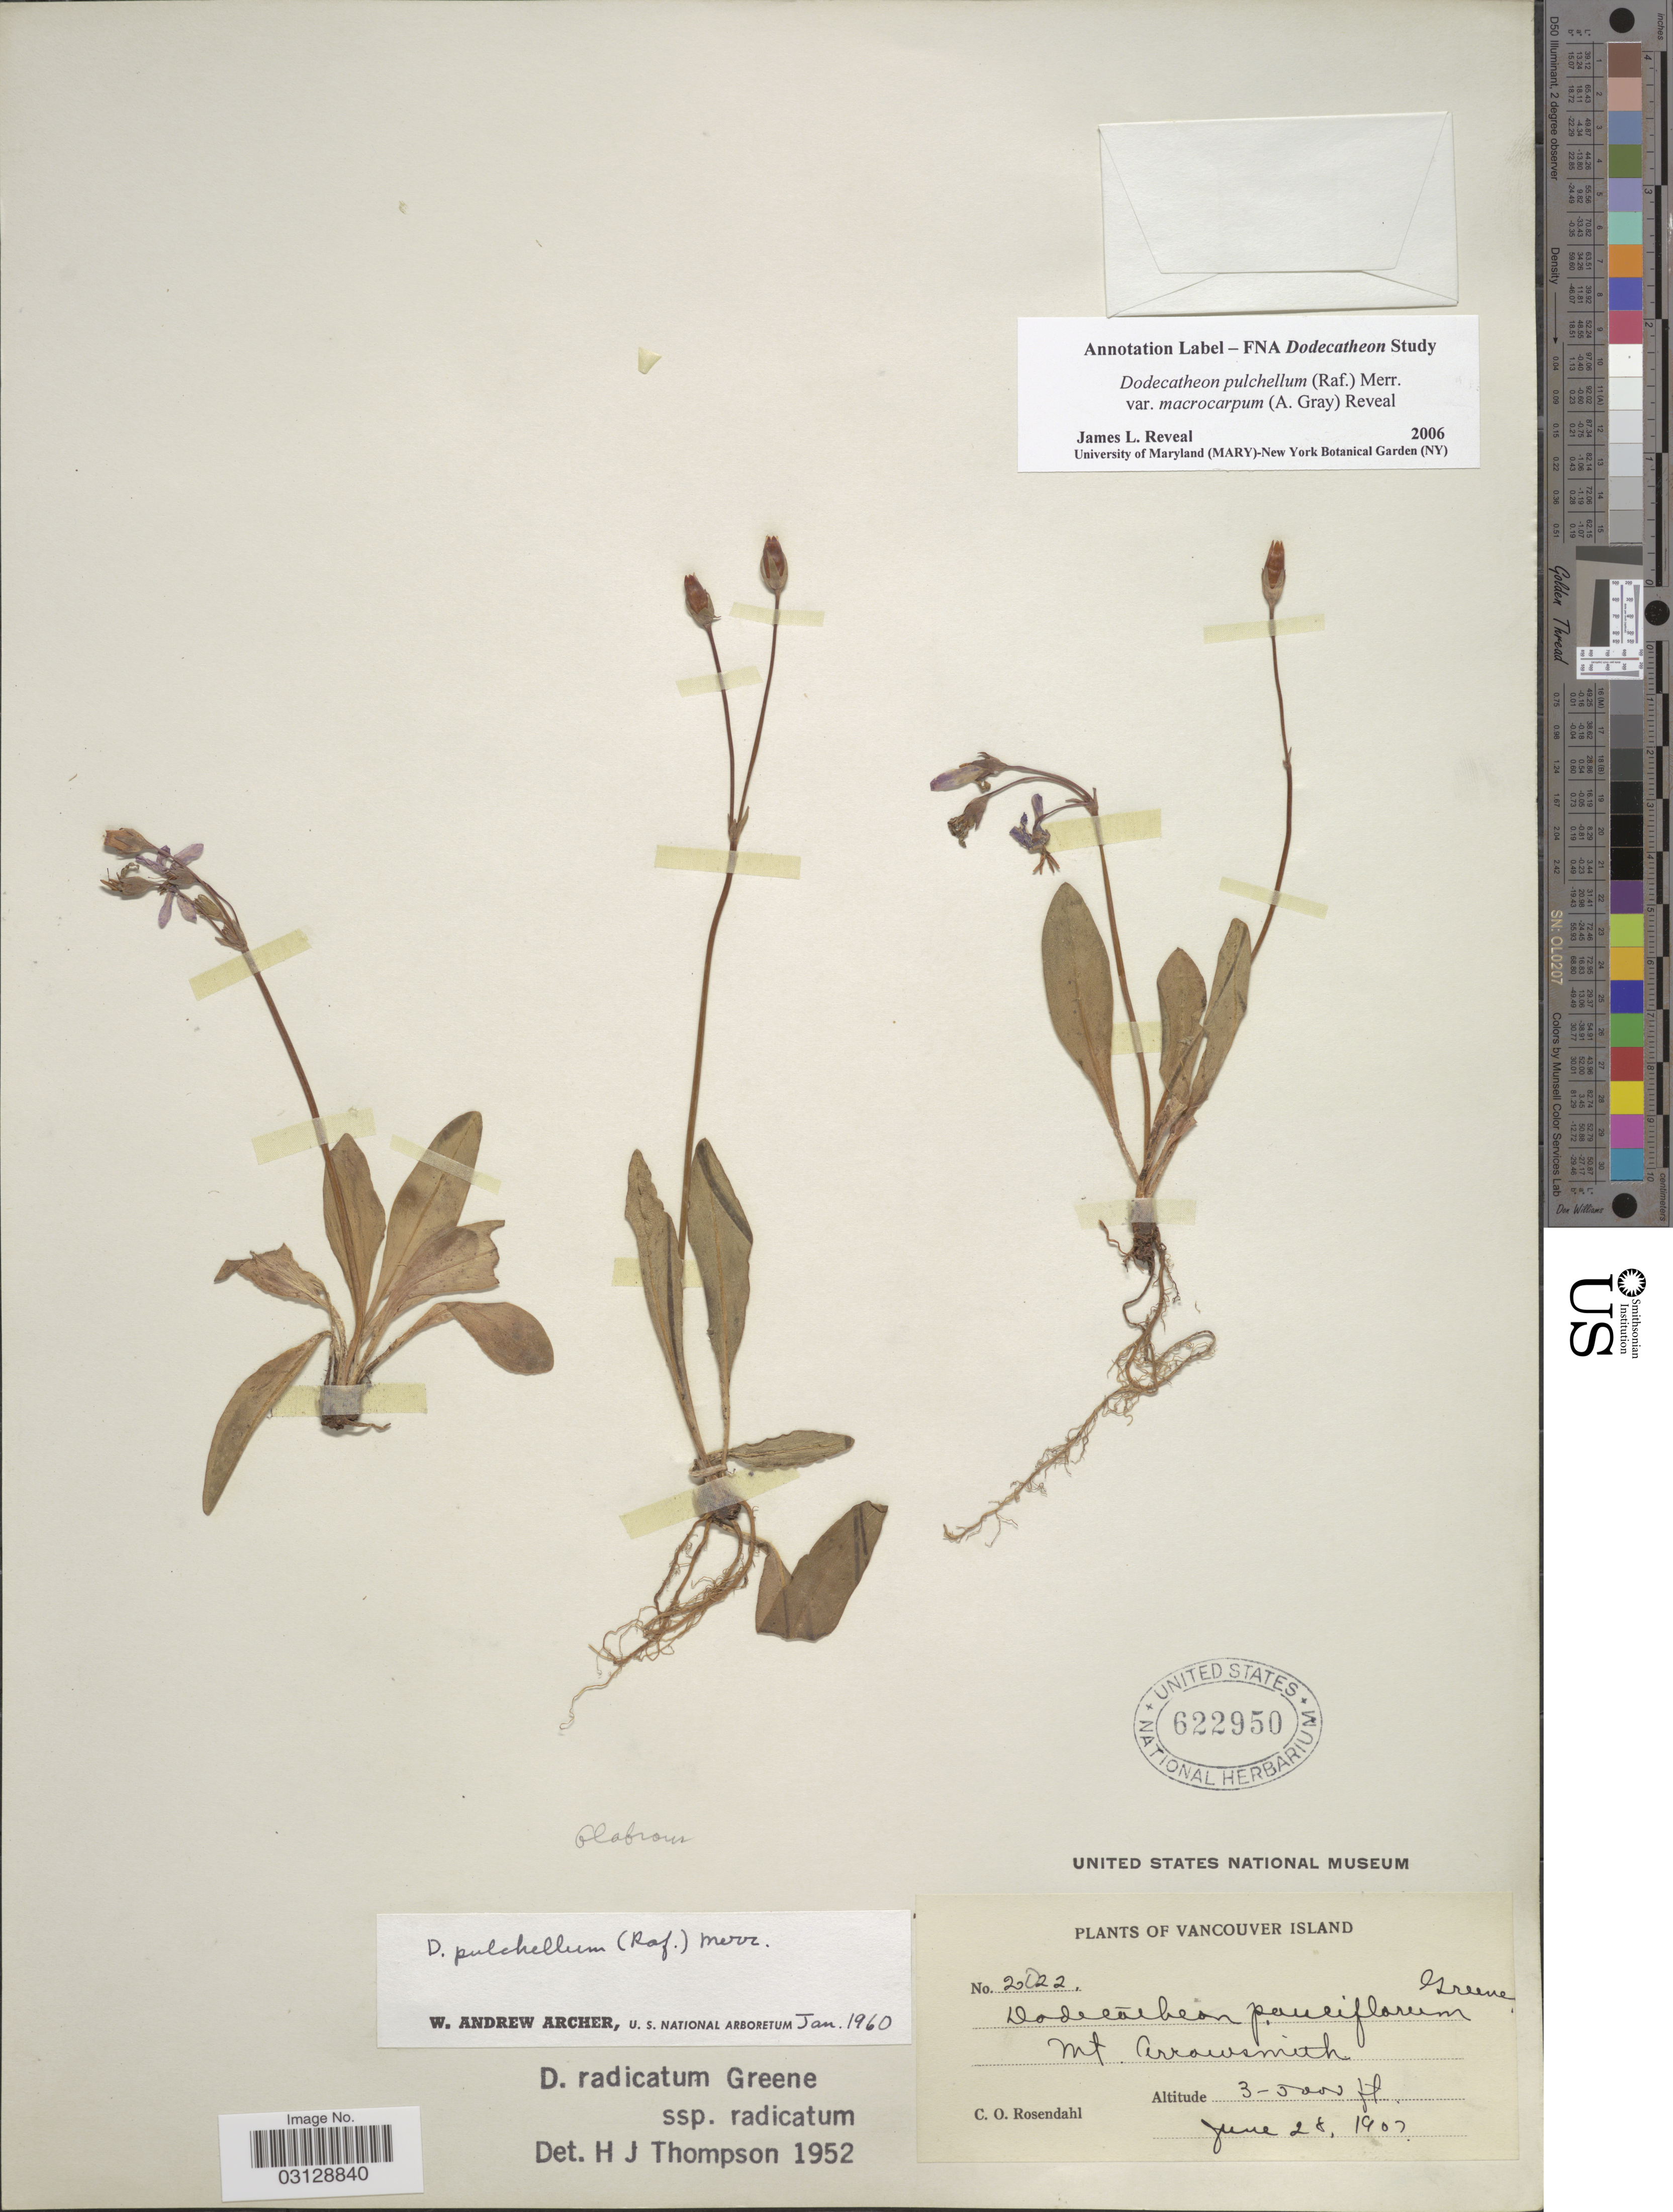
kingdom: Plantae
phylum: Tracheophyta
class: Magnoliopsida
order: Ericales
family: Primulaceae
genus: Dodecatheon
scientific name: Dodecatheon pulchellum var. macrocarpum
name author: (A. Gray) Reveal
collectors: C. O. Rosendahl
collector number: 2022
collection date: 1907-06-28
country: Canada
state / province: British Columbia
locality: Vancouver Island. Mt. Arrowsmith.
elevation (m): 914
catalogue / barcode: US 622950